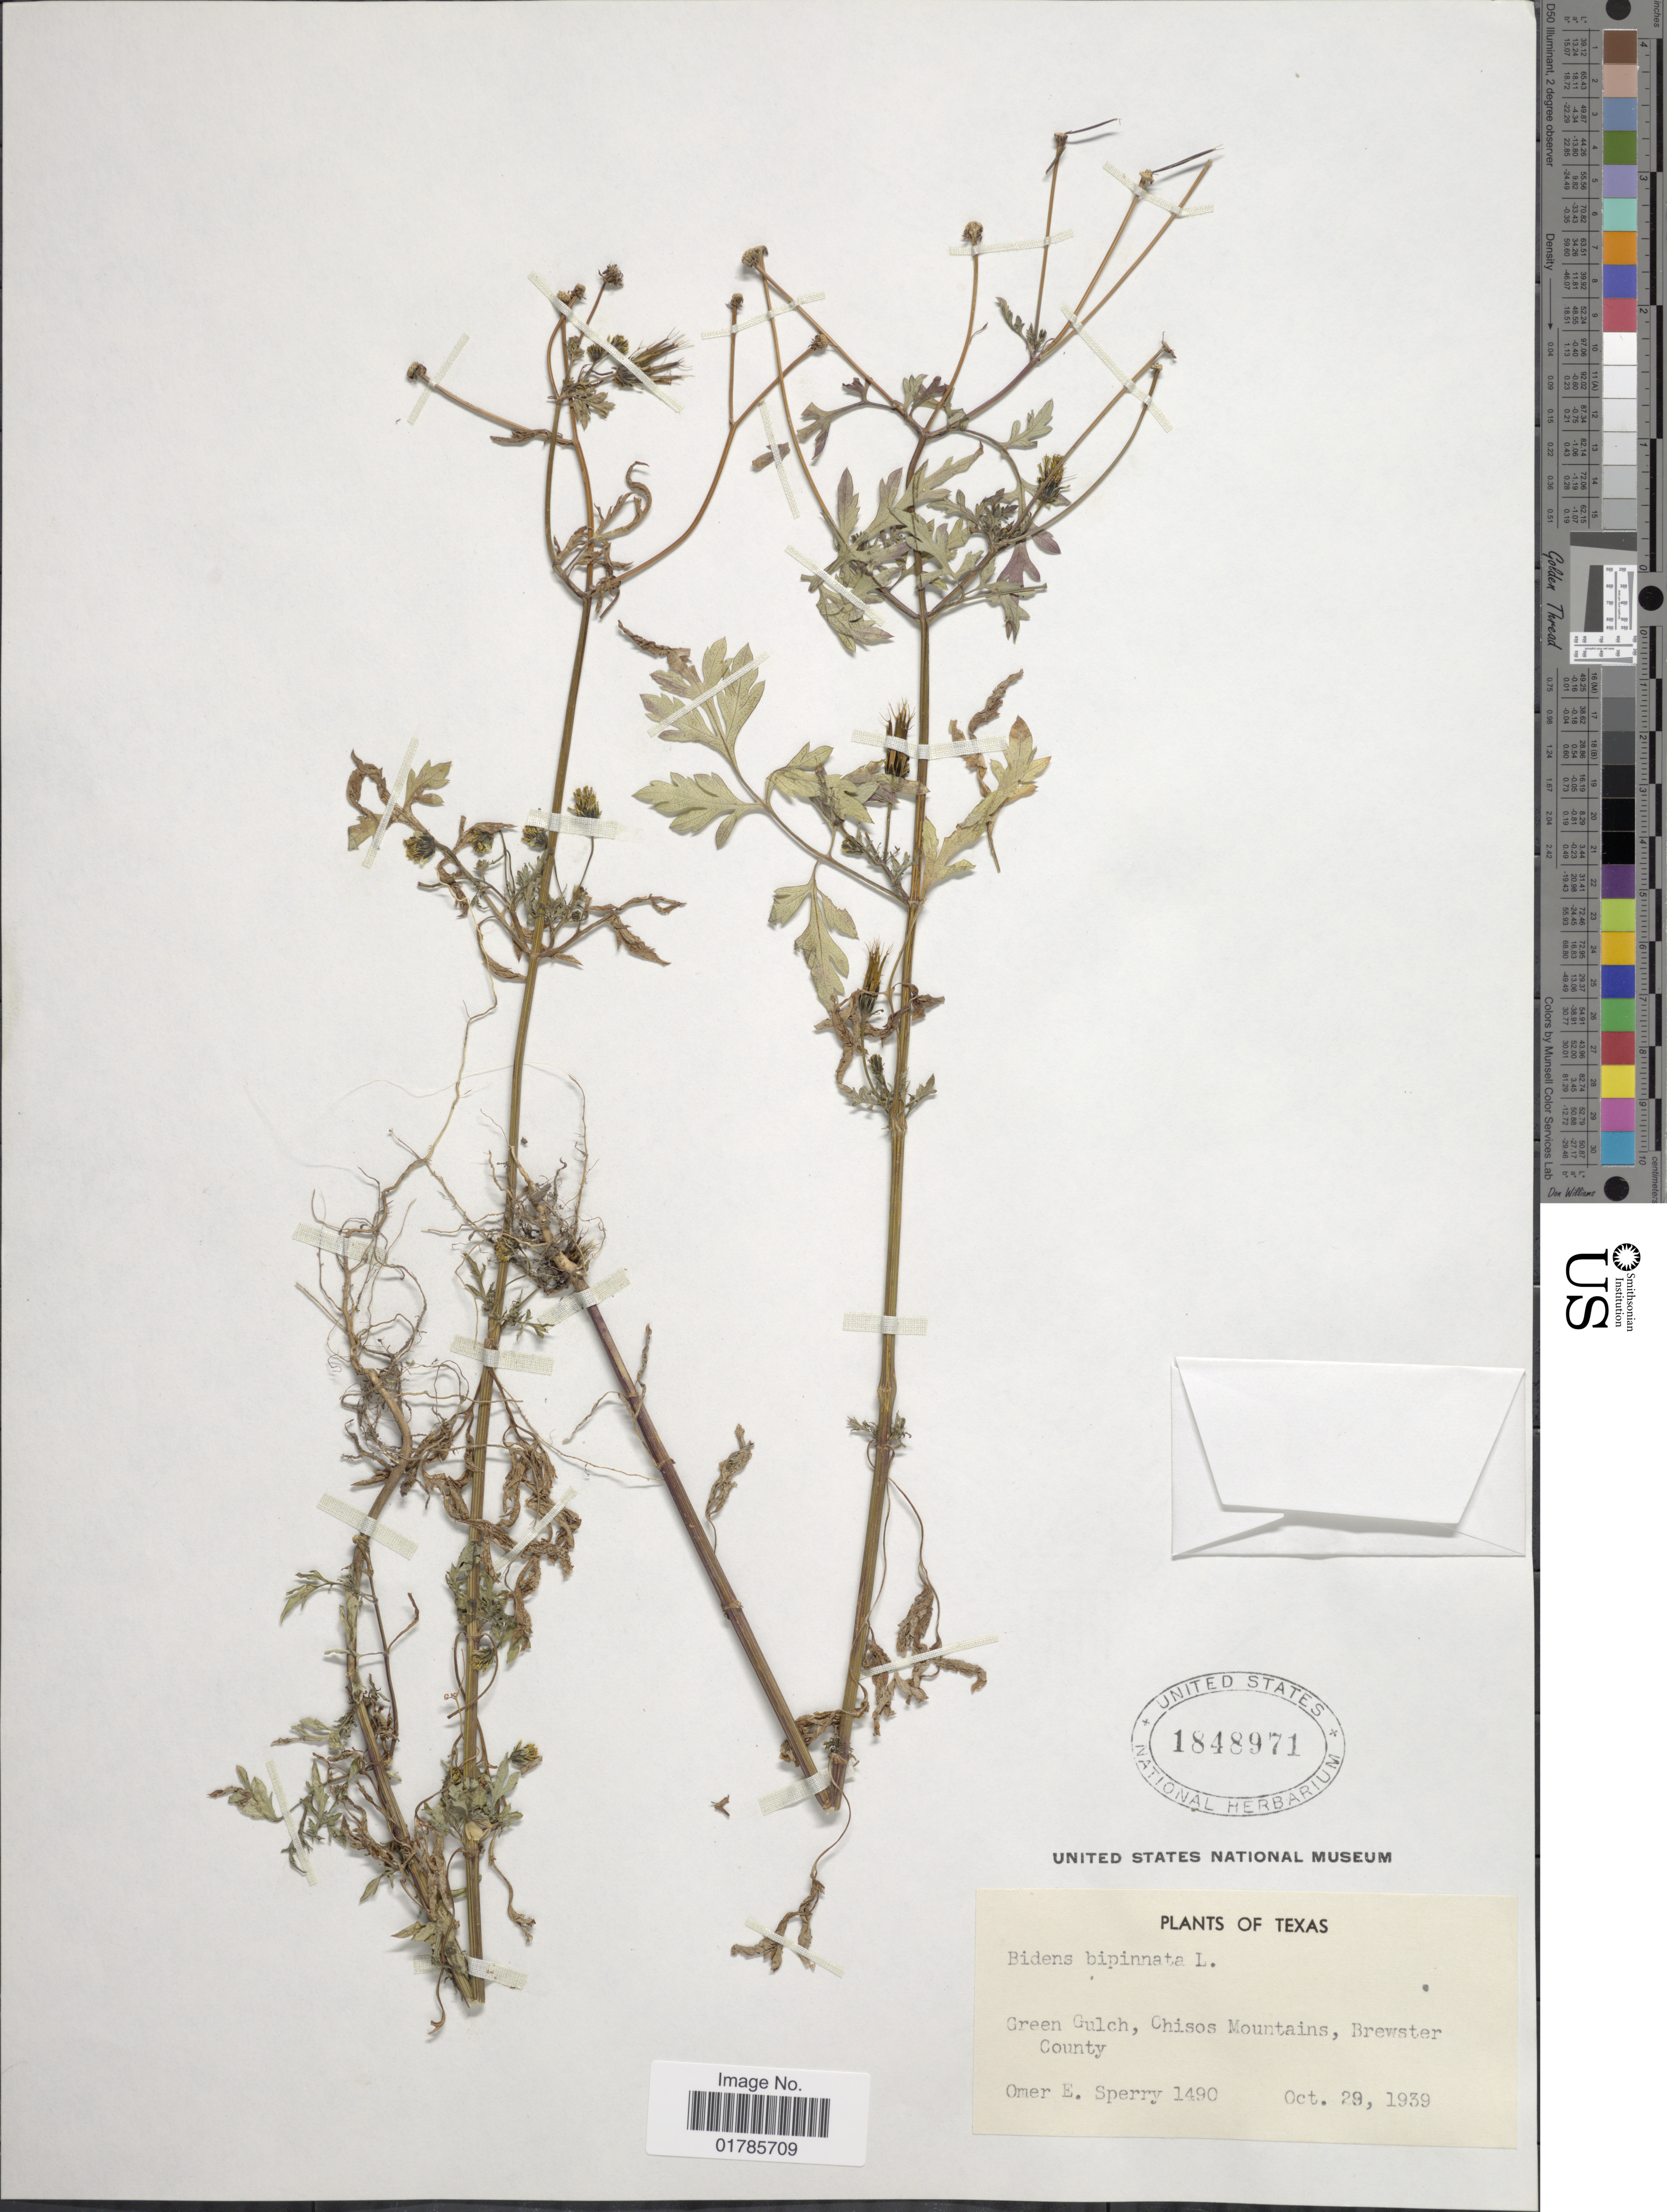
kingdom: Plantae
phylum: Tracheophyta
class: Magnoliopsida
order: Asterales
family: Asteraceae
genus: Bidens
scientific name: Bidens bipinnata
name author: L.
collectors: O. E. Sperry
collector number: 1490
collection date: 1939-10-29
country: United States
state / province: Texas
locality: Green Gulch, Chisos Mountains, Brewster County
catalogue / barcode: US 1848971